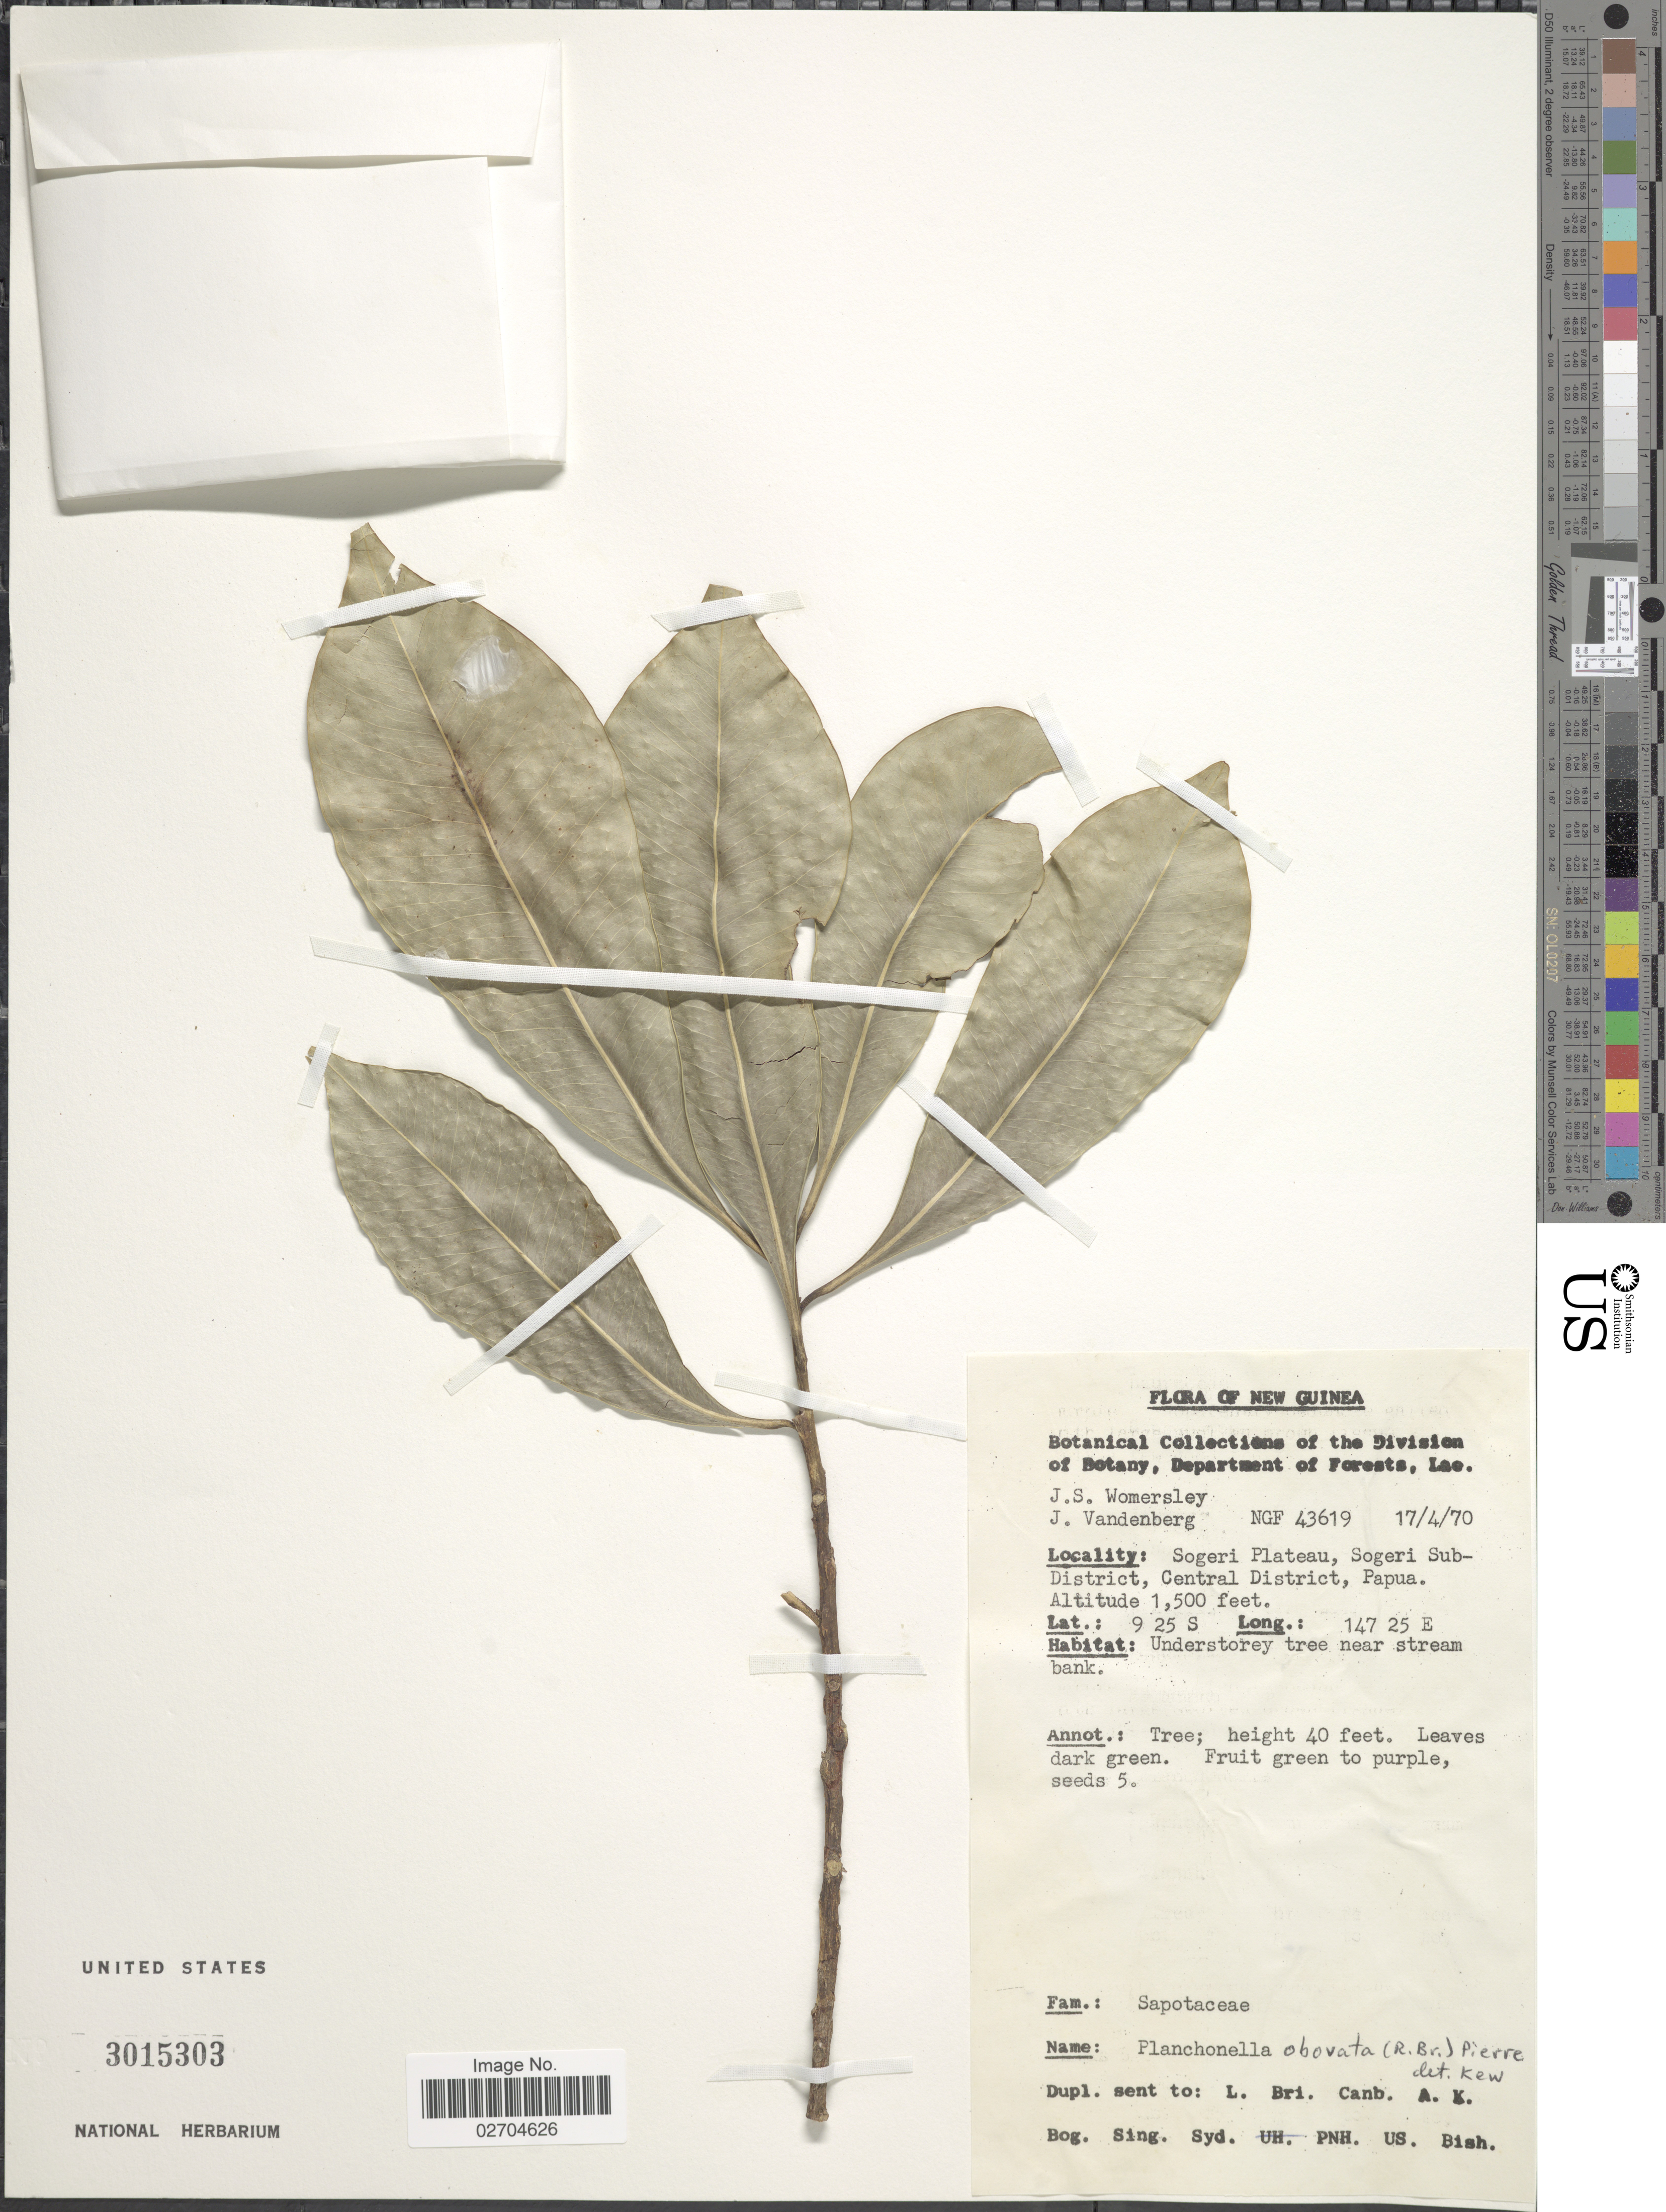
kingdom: Plantae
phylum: Tracheophyta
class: Magnoliopsida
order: Ericales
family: Sapotaceae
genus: Planchonella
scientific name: Planchonella obovata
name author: (R. Br.) Pierre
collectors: J. S. Womersley & J. Vandenberg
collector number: NGF 43619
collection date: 1970-04-17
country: Papua New Guinea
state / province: Central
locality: New Guinea. Sogeri Plateau, Sogeri Subdistrict. Papua.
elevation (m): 457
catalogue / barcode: US 3015303